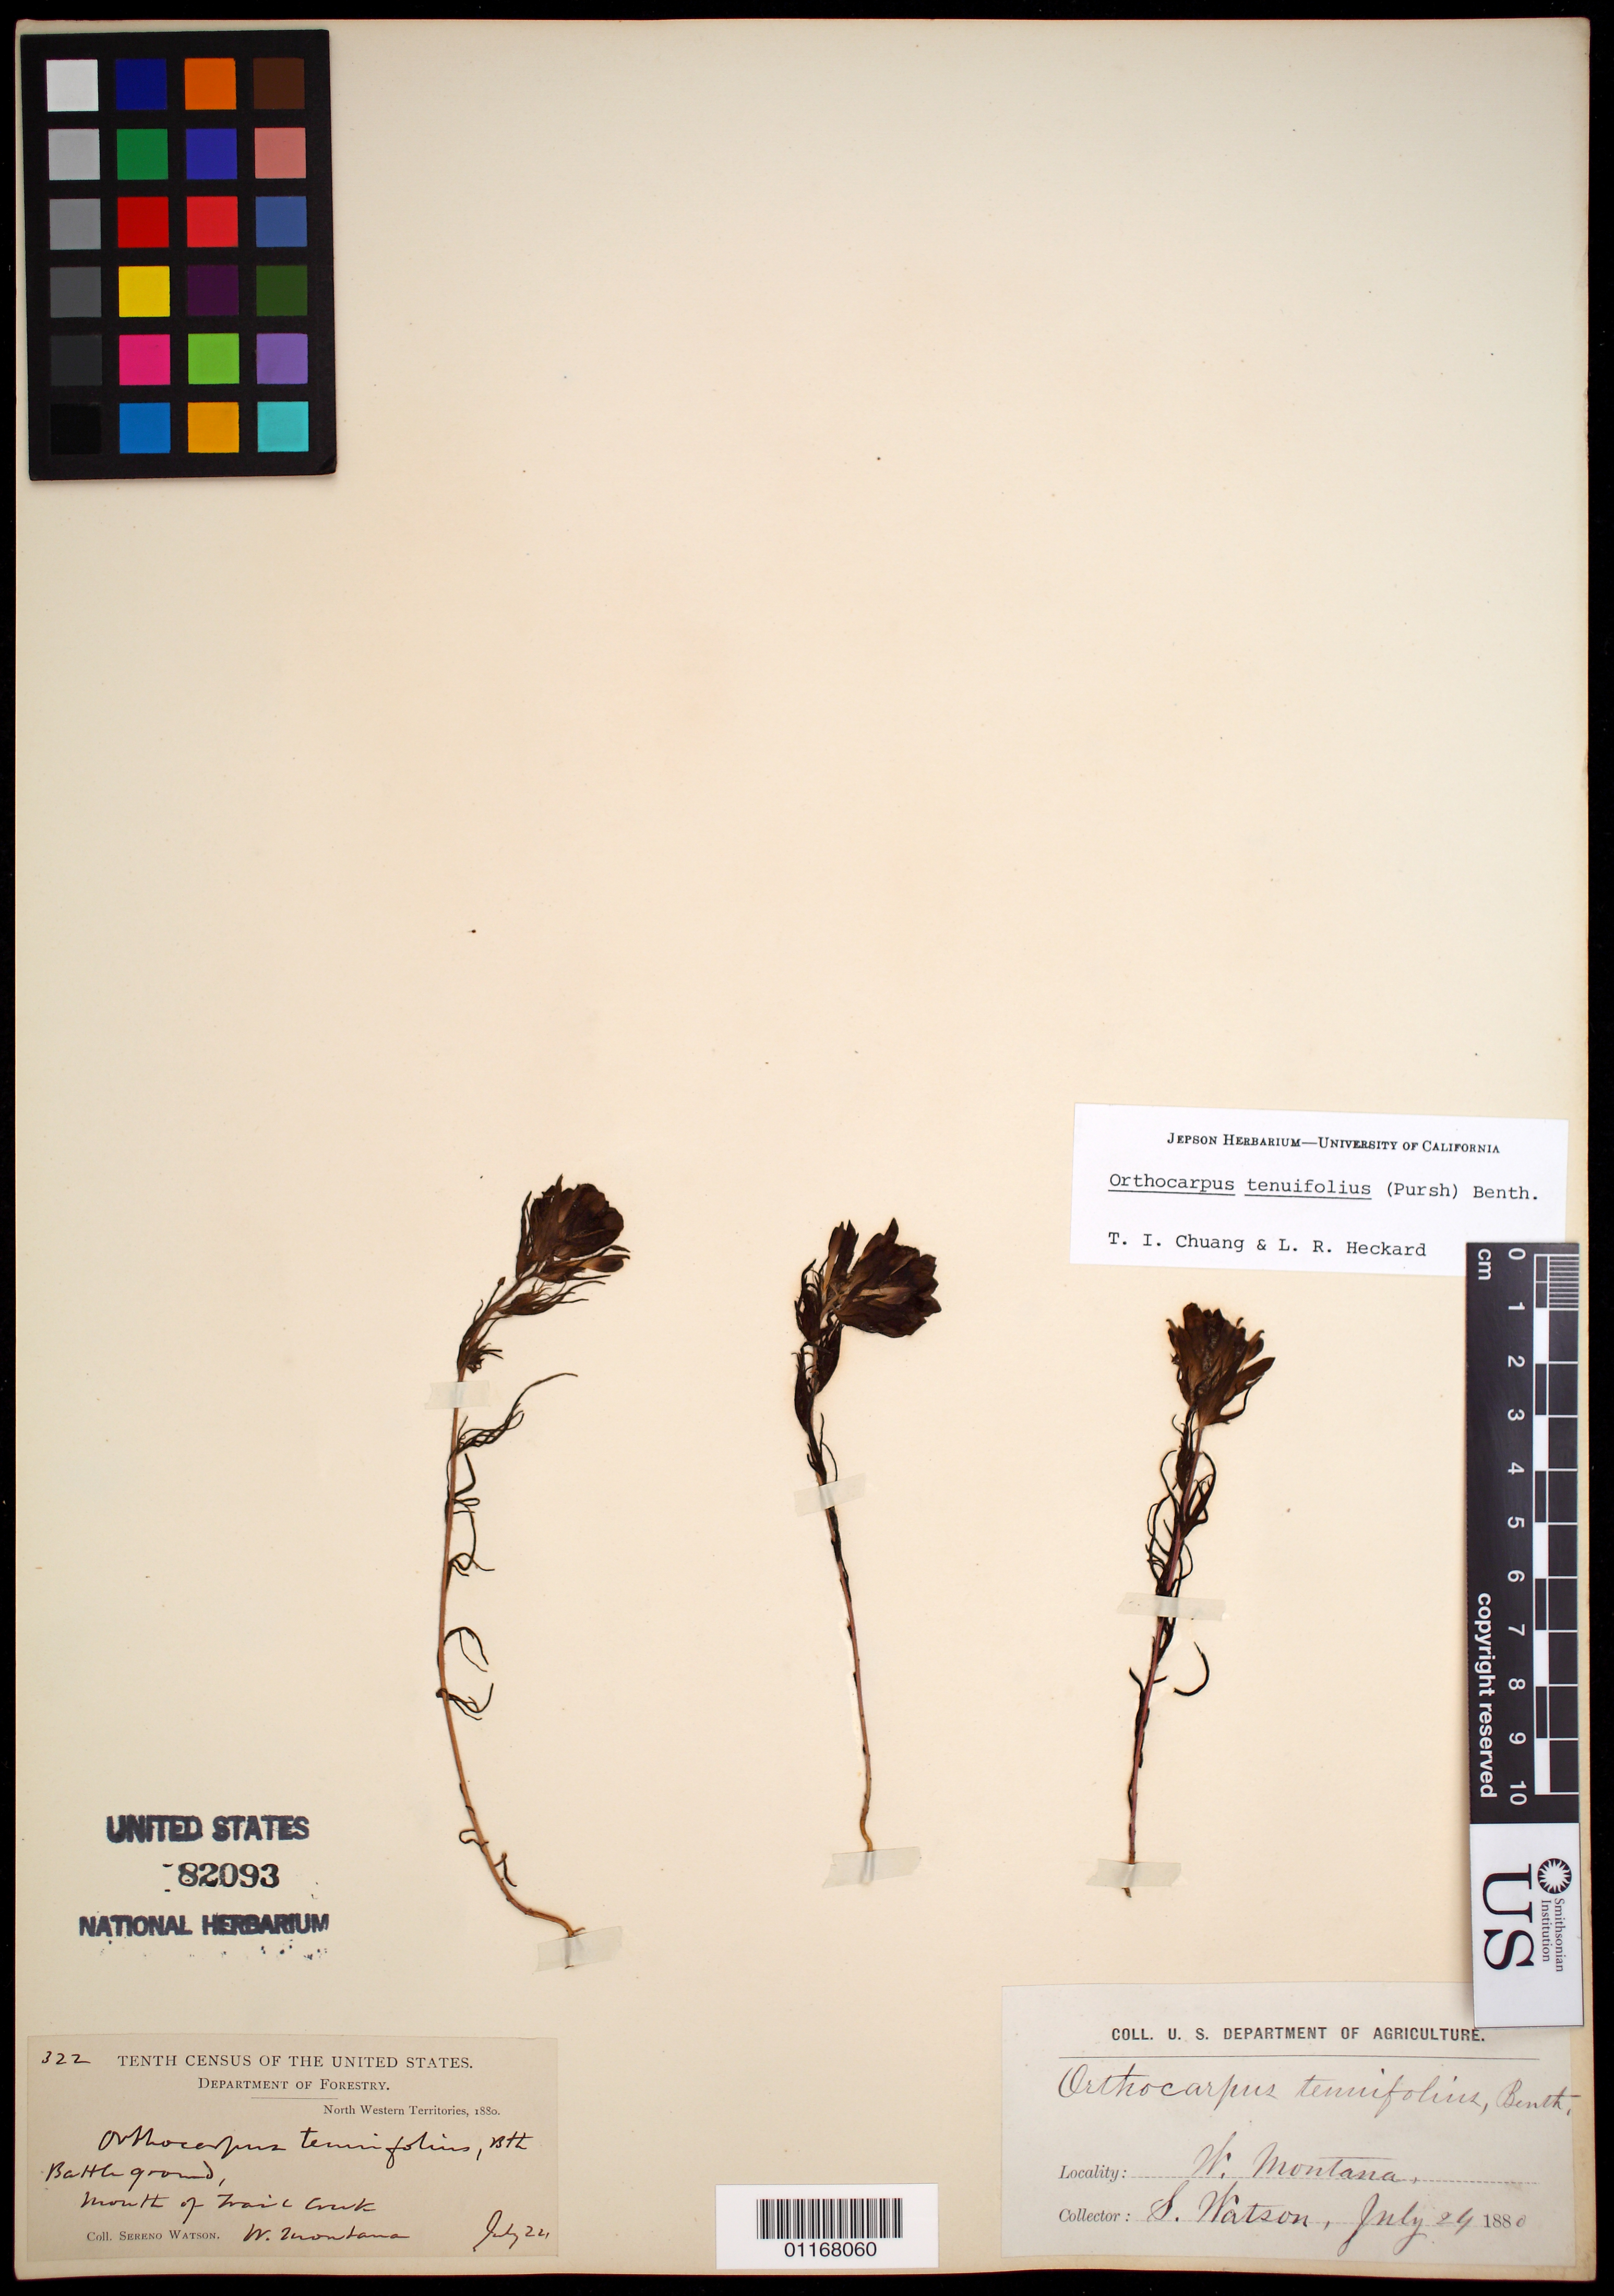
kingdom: Plantae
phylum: Tracheophyta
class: Magnoliopsida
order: Lamiales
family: Orobanchaceae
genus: Orthocarpus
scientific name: Orthocarpus tenuifolius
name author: (Pursh) Benth.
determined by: Chuang, T. I.; Heckard, Lawrence R.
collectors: S. Watson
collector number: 322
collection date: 1880-07-24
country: United States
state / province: Montana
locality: mouth of Trail Creek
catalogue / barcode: US 82093